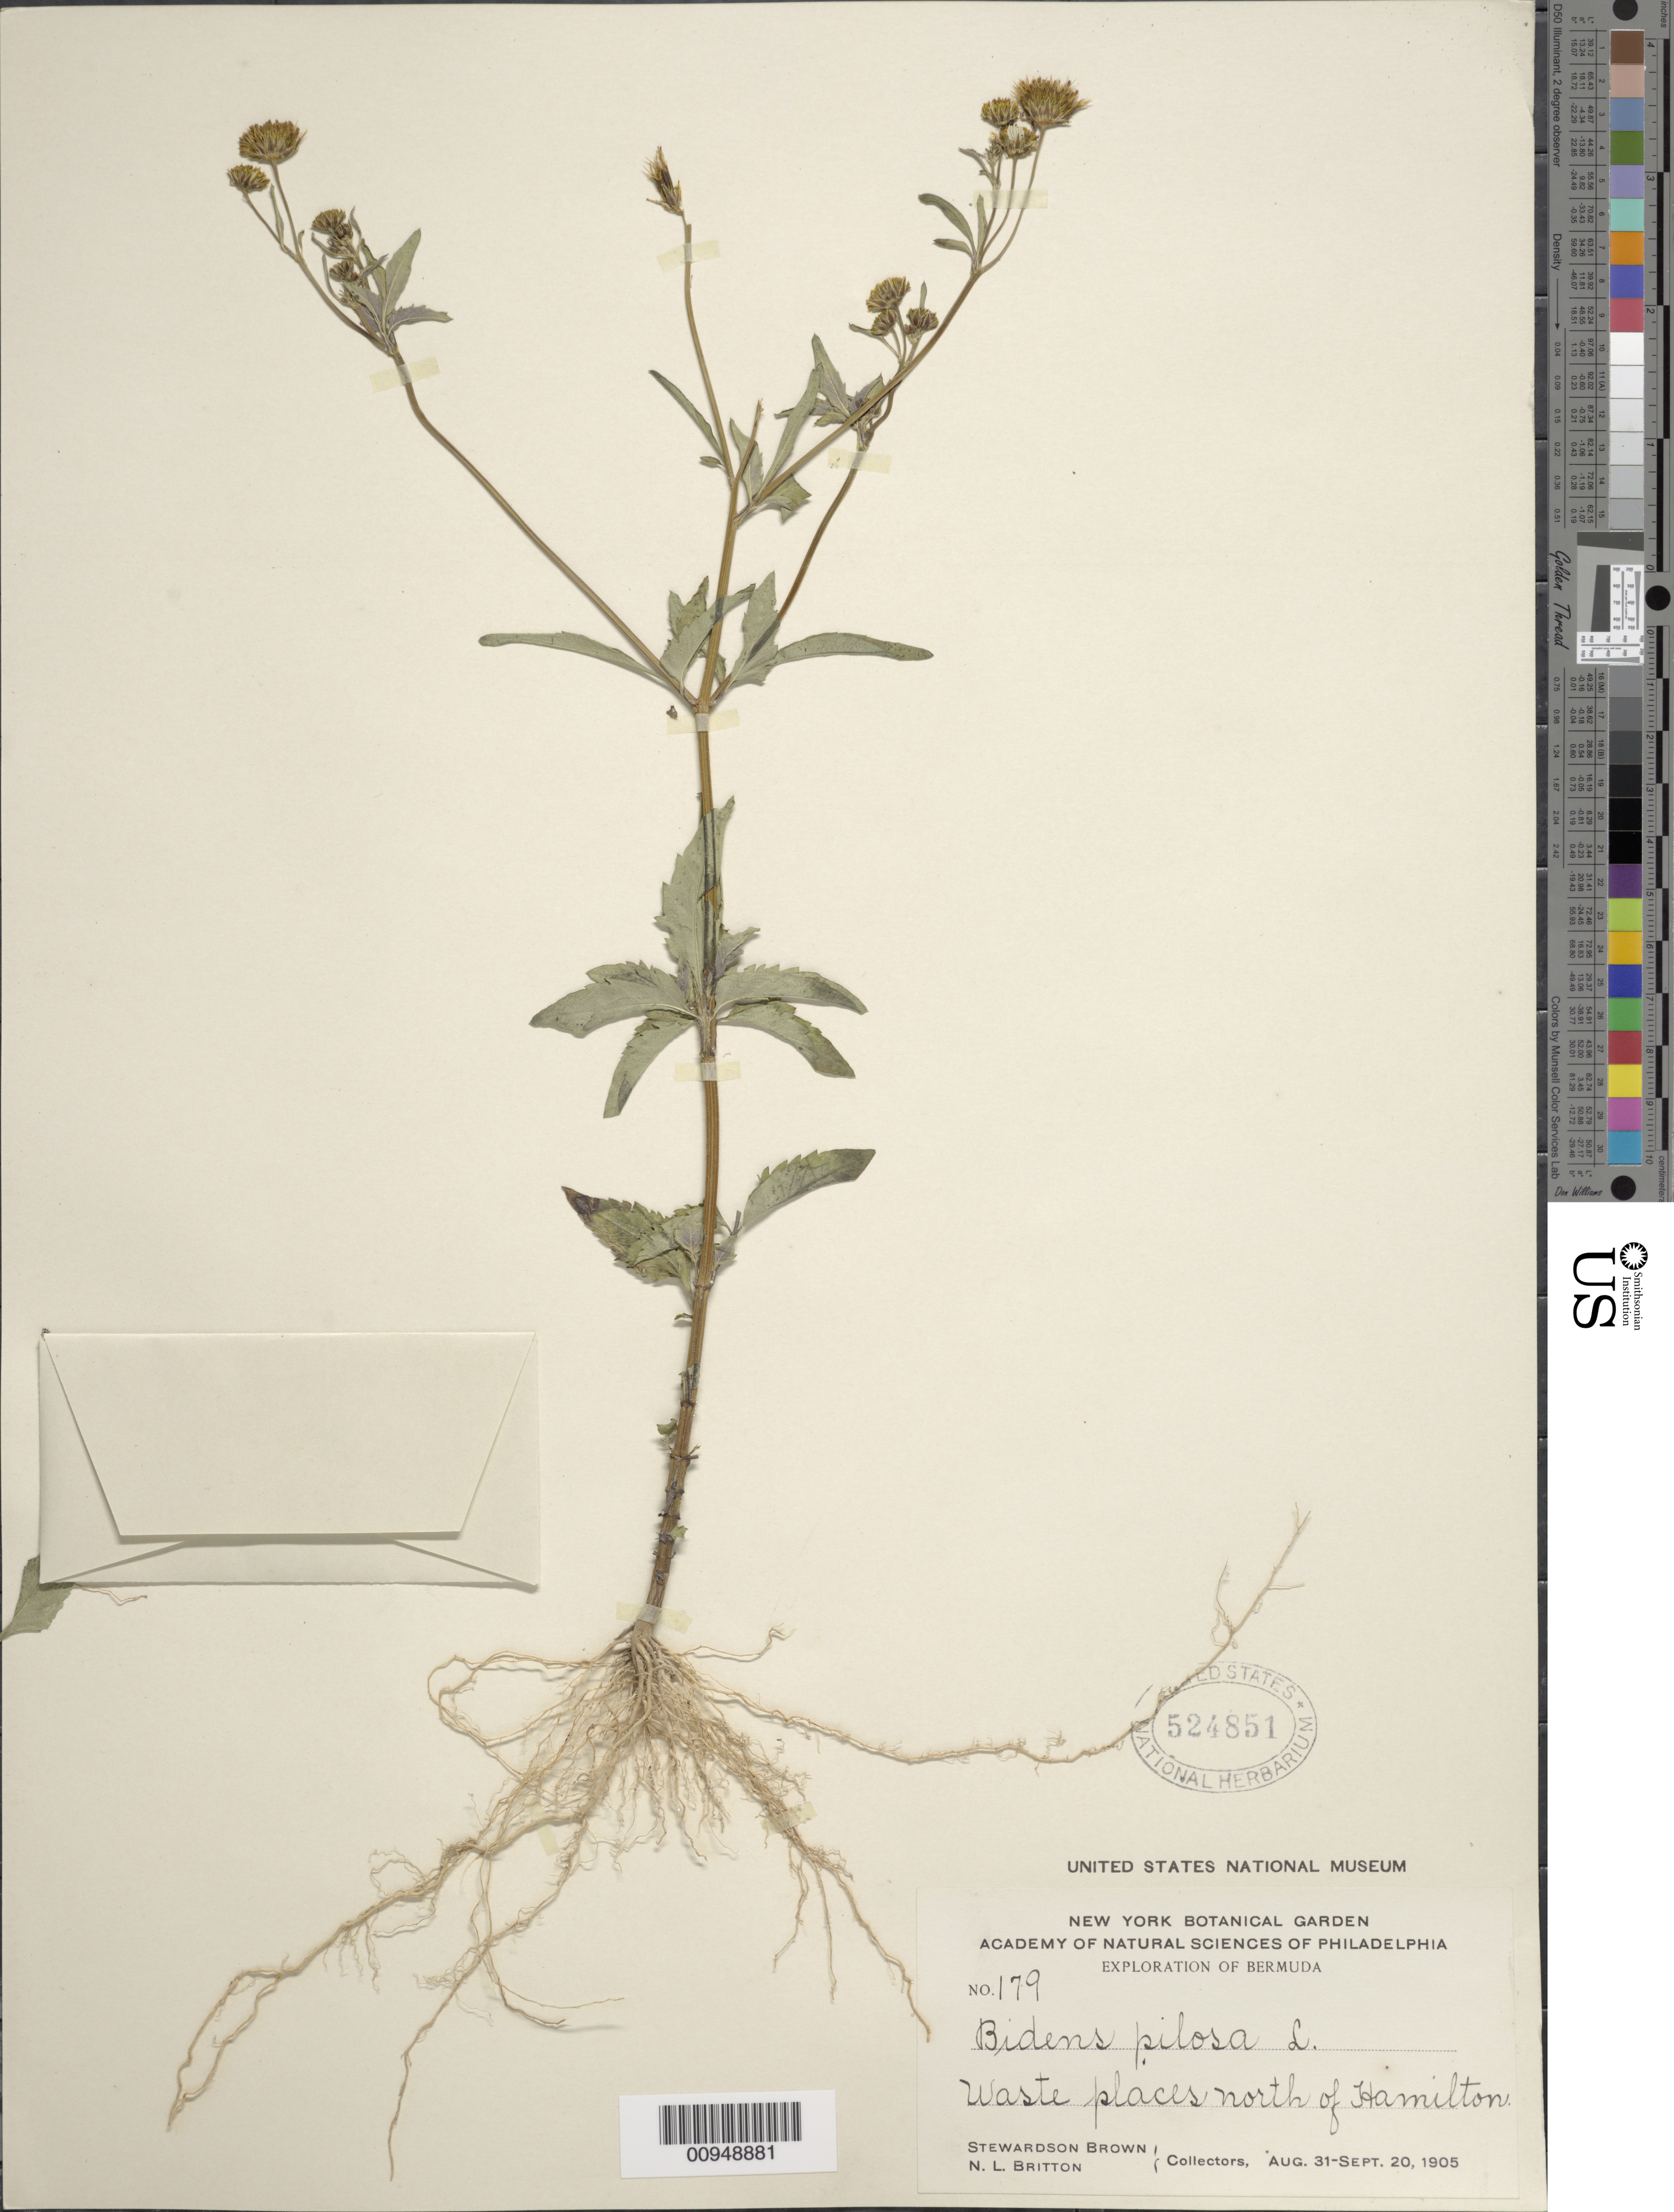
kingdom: Plantae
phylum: Tracheophyta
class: Magnoliopsida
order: Asterales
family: Asteraceae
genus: Bidens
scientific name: Bidens pilosa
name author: L.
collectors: S. Brown & N. Britton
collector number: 179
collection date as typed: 31 Aug 1905 to 20 Sep 1905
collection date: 1905-08-31/1905-09-20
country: Bermuda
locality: N of Hamilton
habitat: Waste places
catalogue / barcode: US 524851